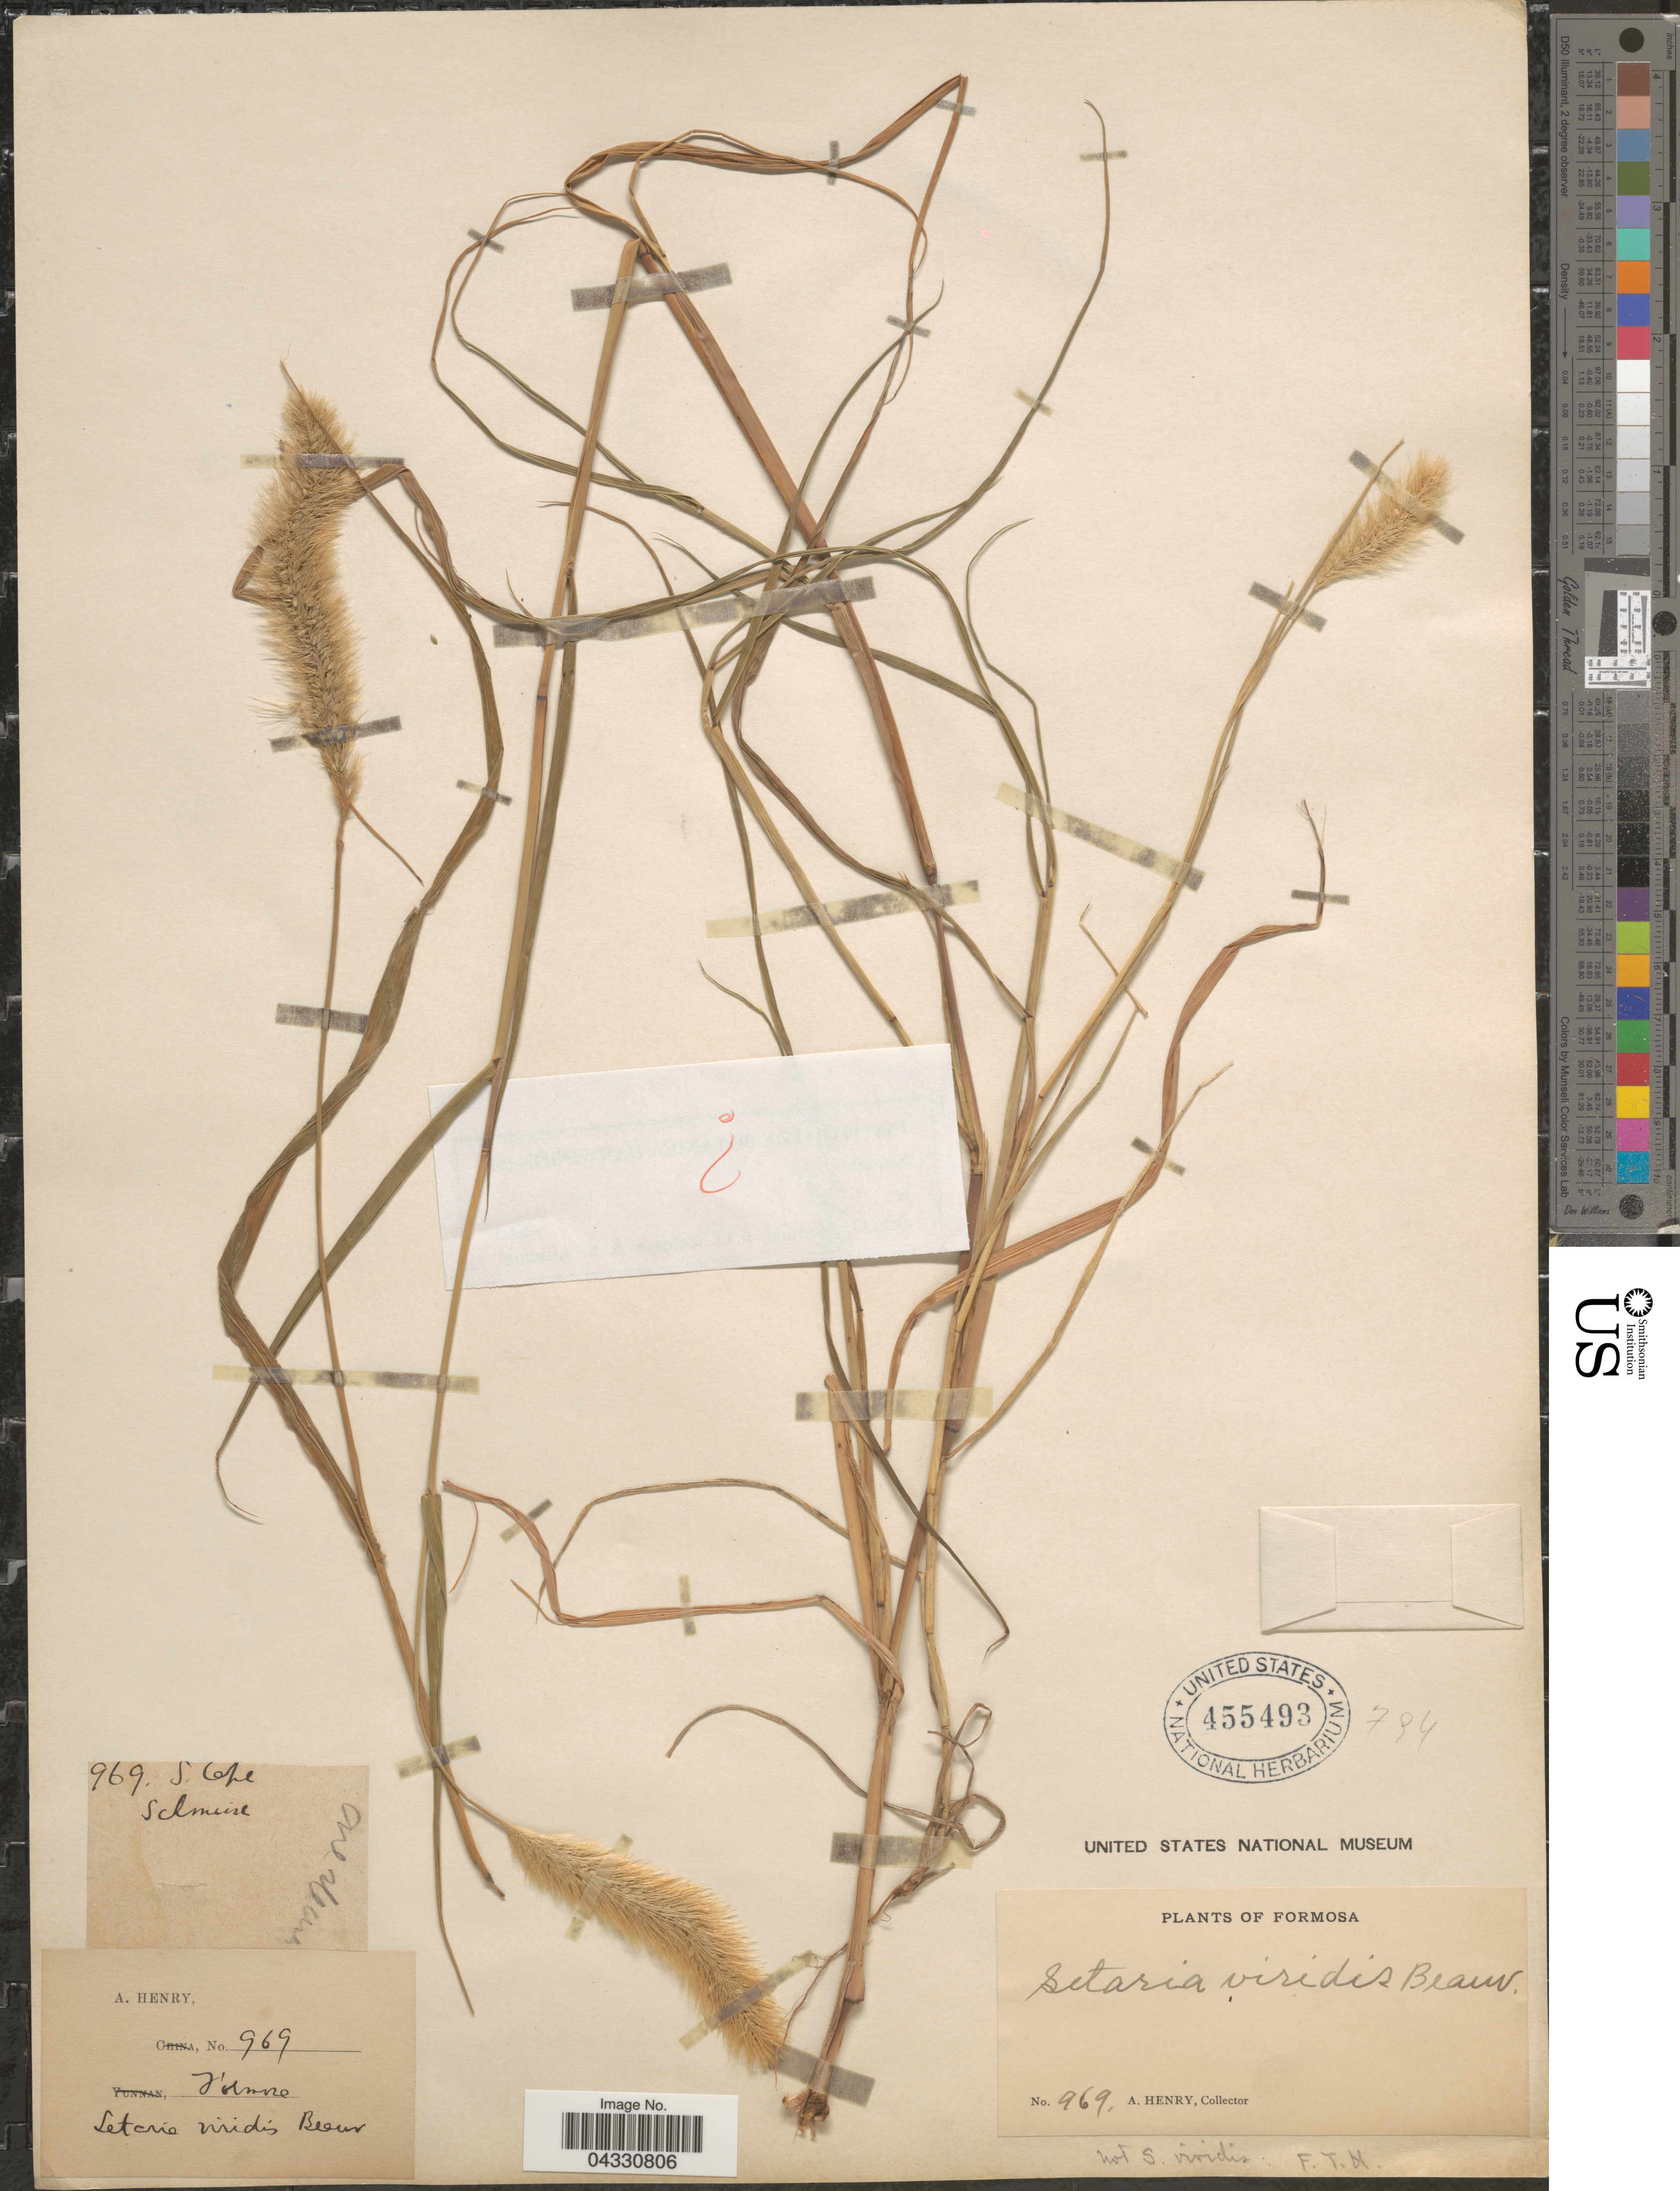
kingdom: Plantae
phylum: Tracheophyta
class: Liliopsida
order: Poales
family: Poaceae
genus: Setaria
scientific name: Setaria sp.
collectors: A. Henry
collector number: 969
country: Taiwan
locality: Formosa.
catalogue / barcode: US 455493